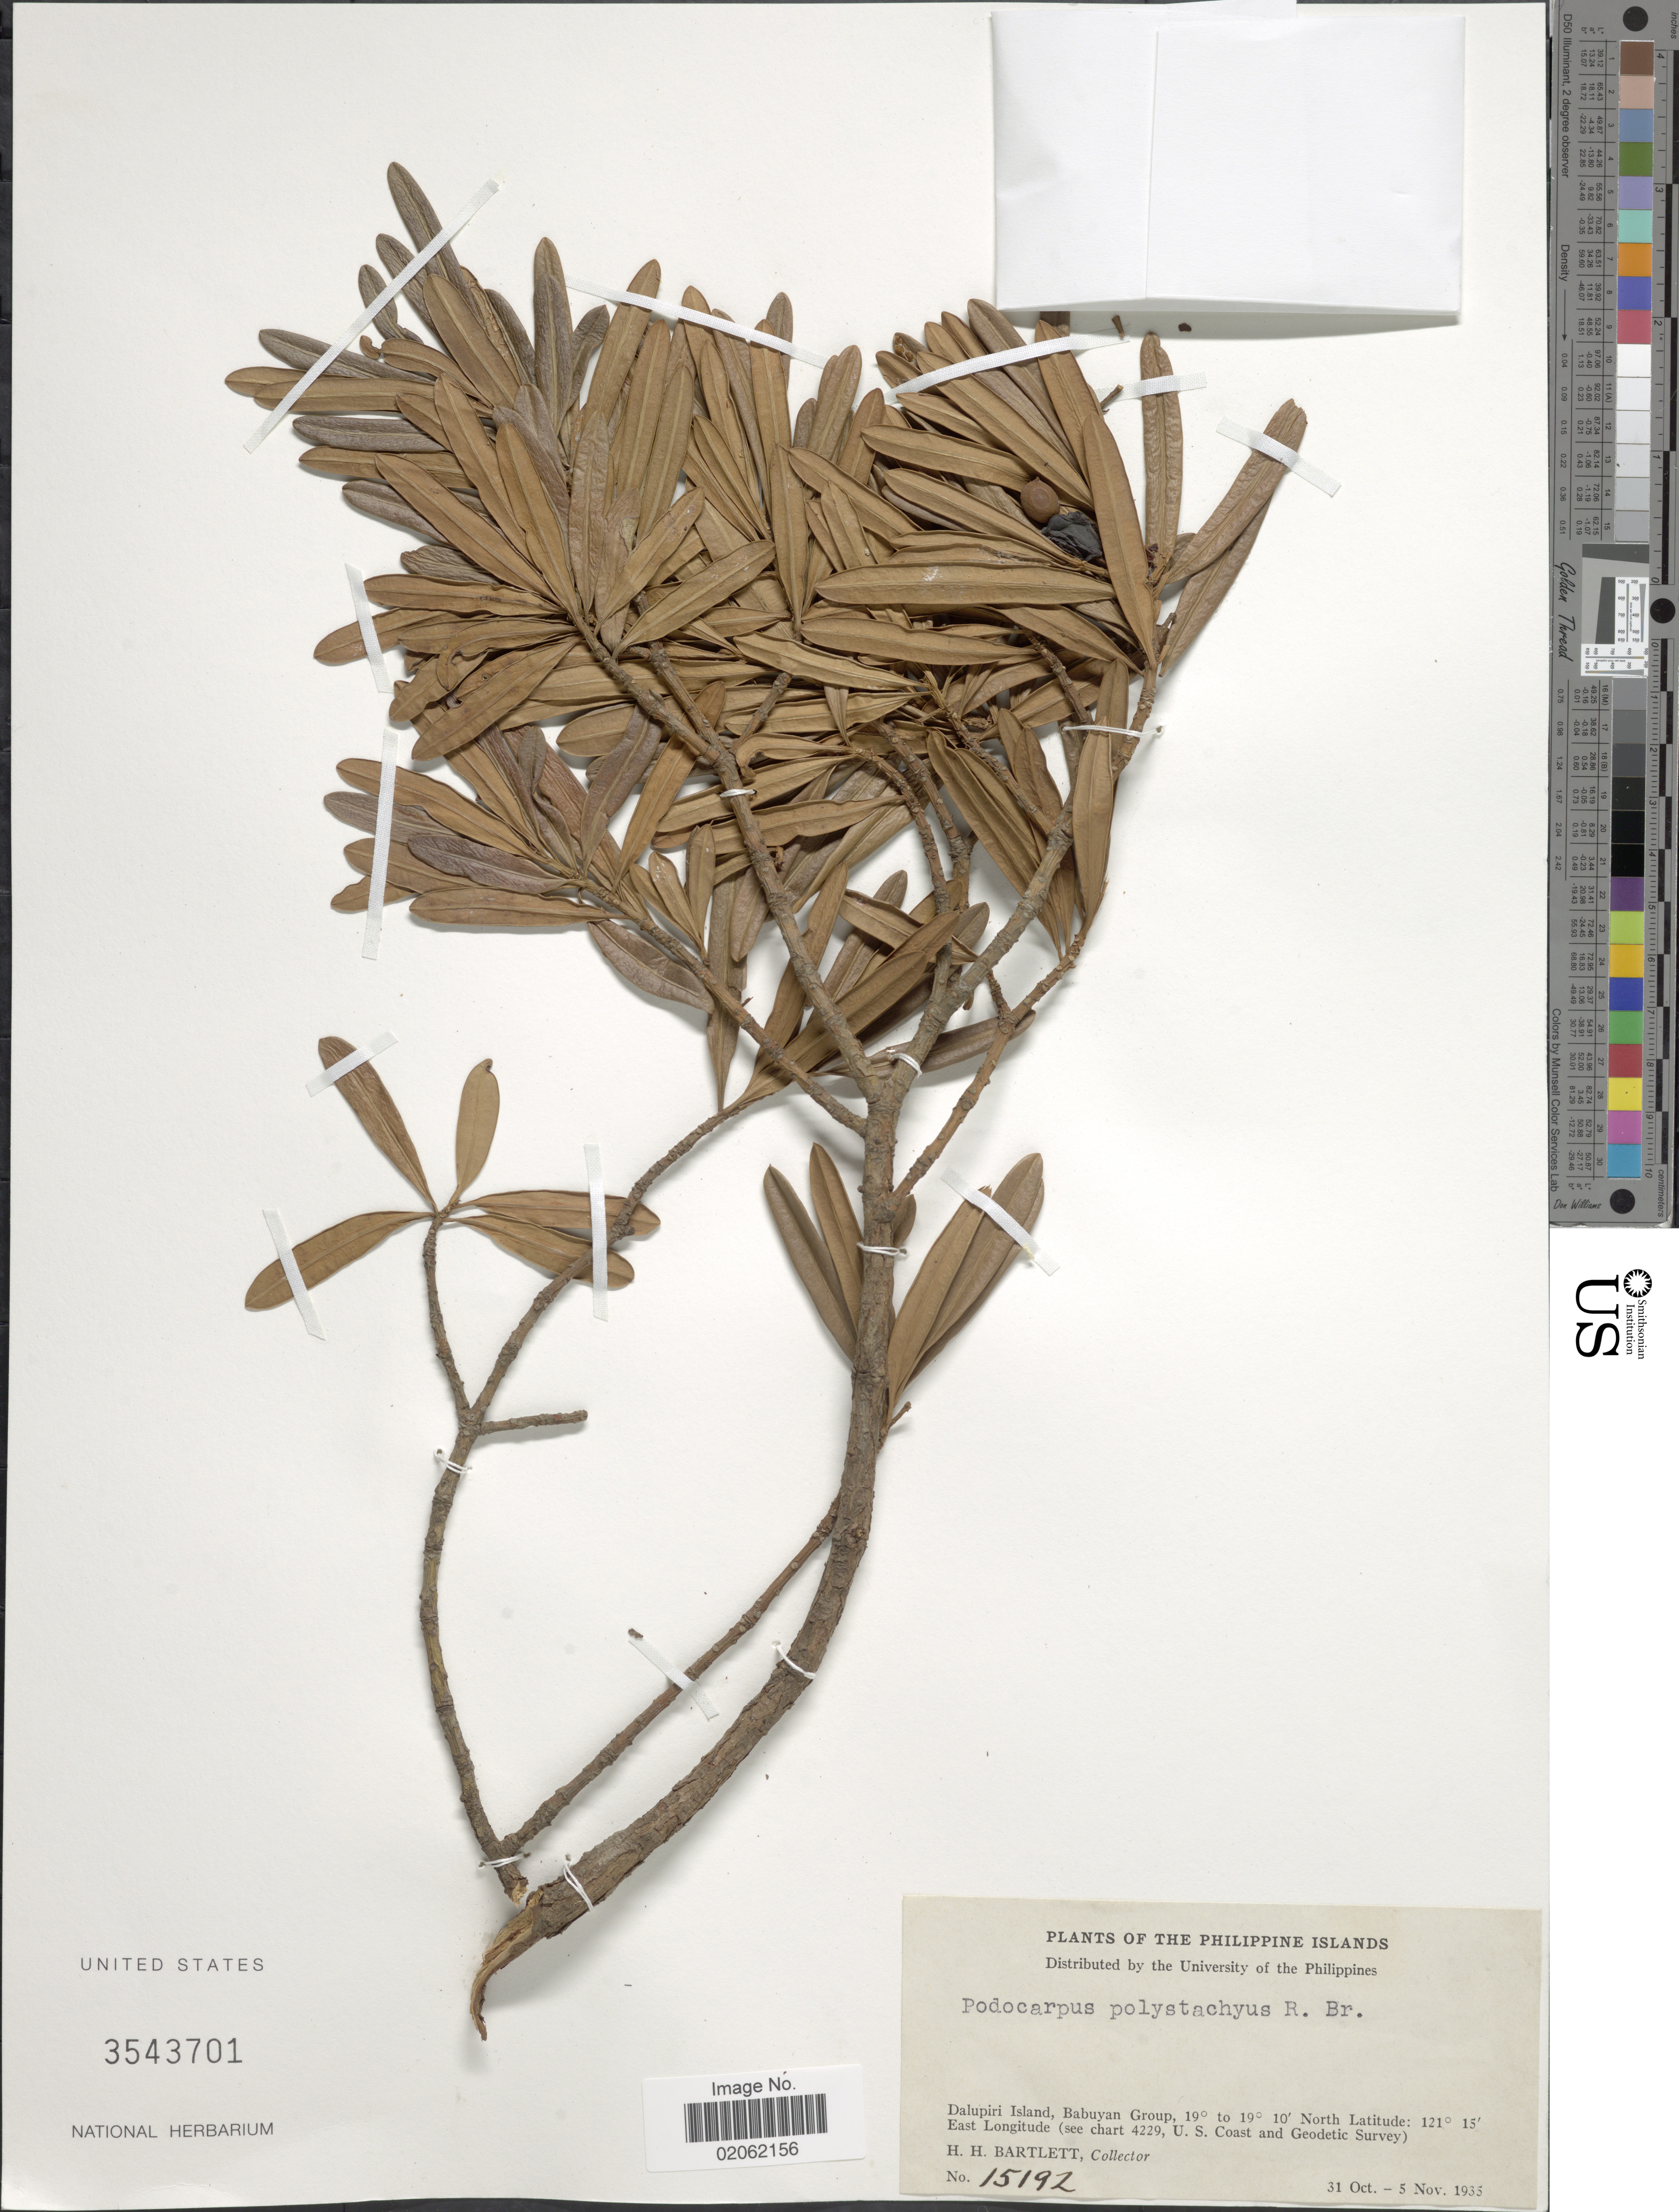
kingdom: Plantae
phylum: Tracheophyta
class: Pinopsida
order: Pinales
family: Podocarpaceae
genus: Podocarpus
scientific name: Podocarpus polystachyus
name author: R. Br. ex Endl.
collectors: H. H. Bartlett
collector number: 19192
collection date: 1935-10-31/1935-11-05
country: Philippines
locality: The Philippine Islands, Dalupiri Island, Babuyan Group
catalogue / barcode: US 3543701